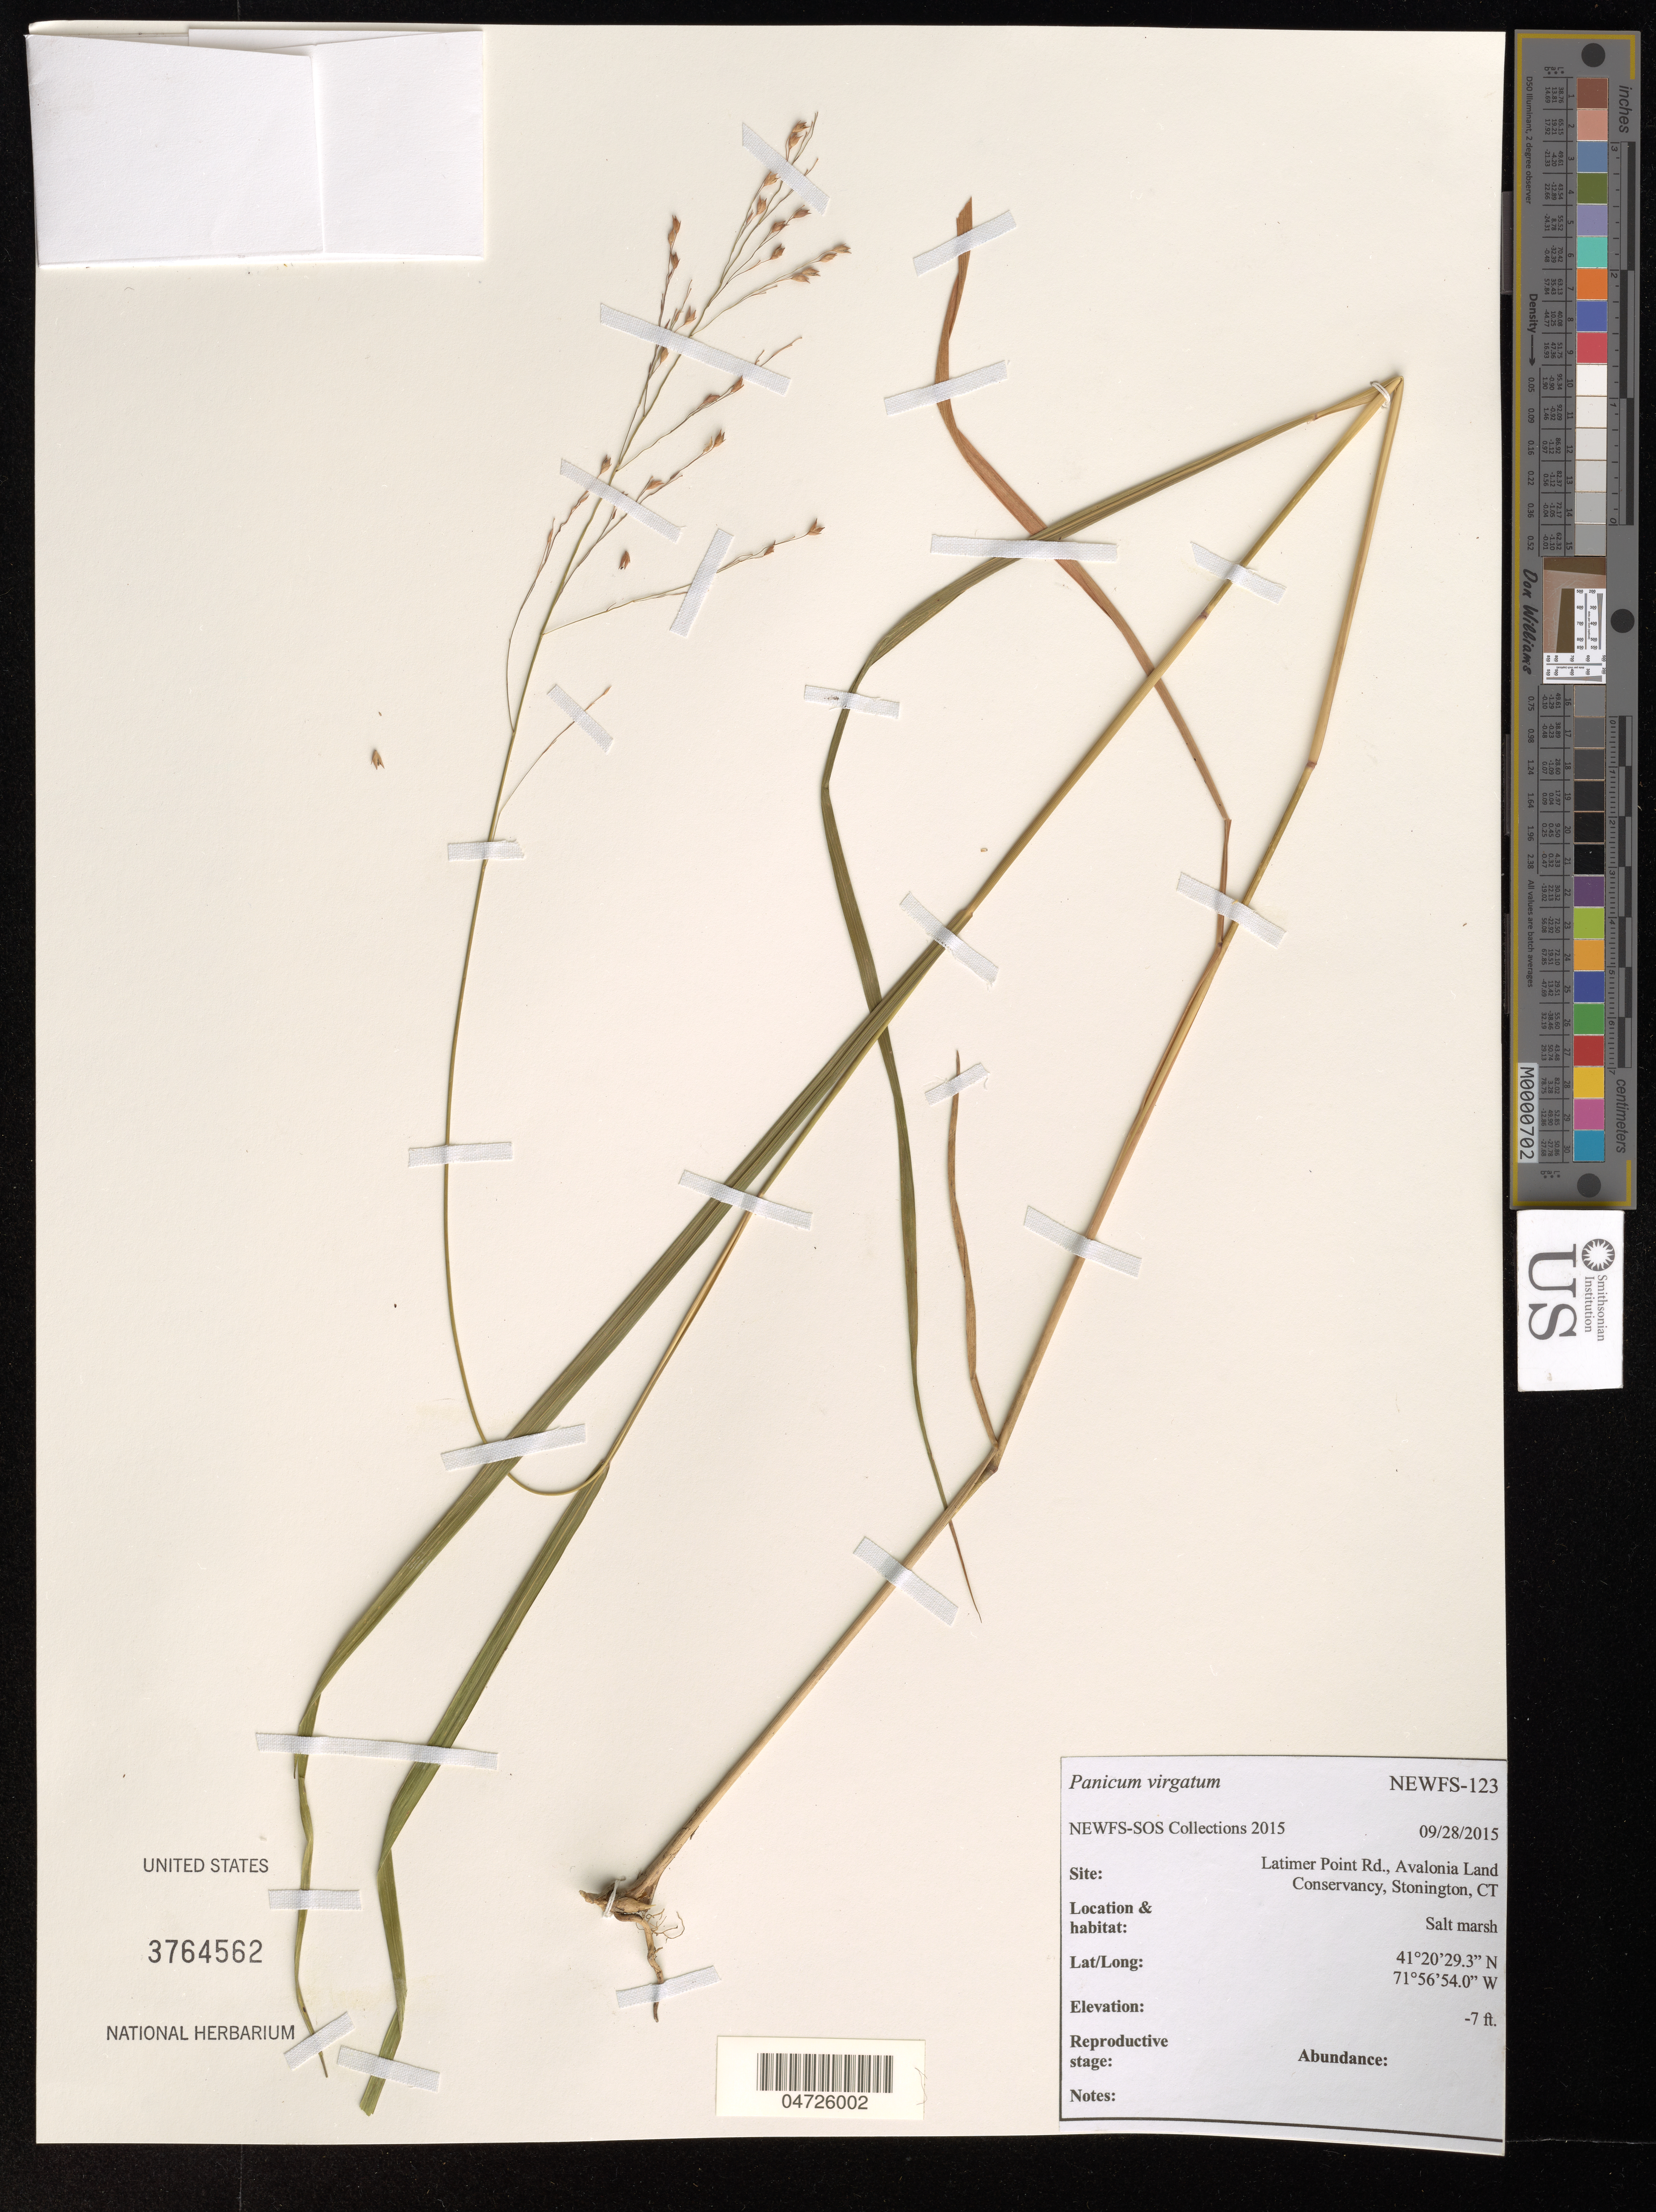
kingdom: Plantae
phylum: Tracheophyta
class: Liliopsida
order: Poales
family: Poaceae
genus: Panicum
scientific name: Panicum virgatum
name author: L.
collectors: NEWFS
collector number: NEWFS-123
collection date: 2015-09-28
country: United States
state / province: Connecticut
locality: Latimer Point Rd., Avalonia Land Conservancy, Stonington.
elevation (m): -2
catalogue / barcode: US 3764562